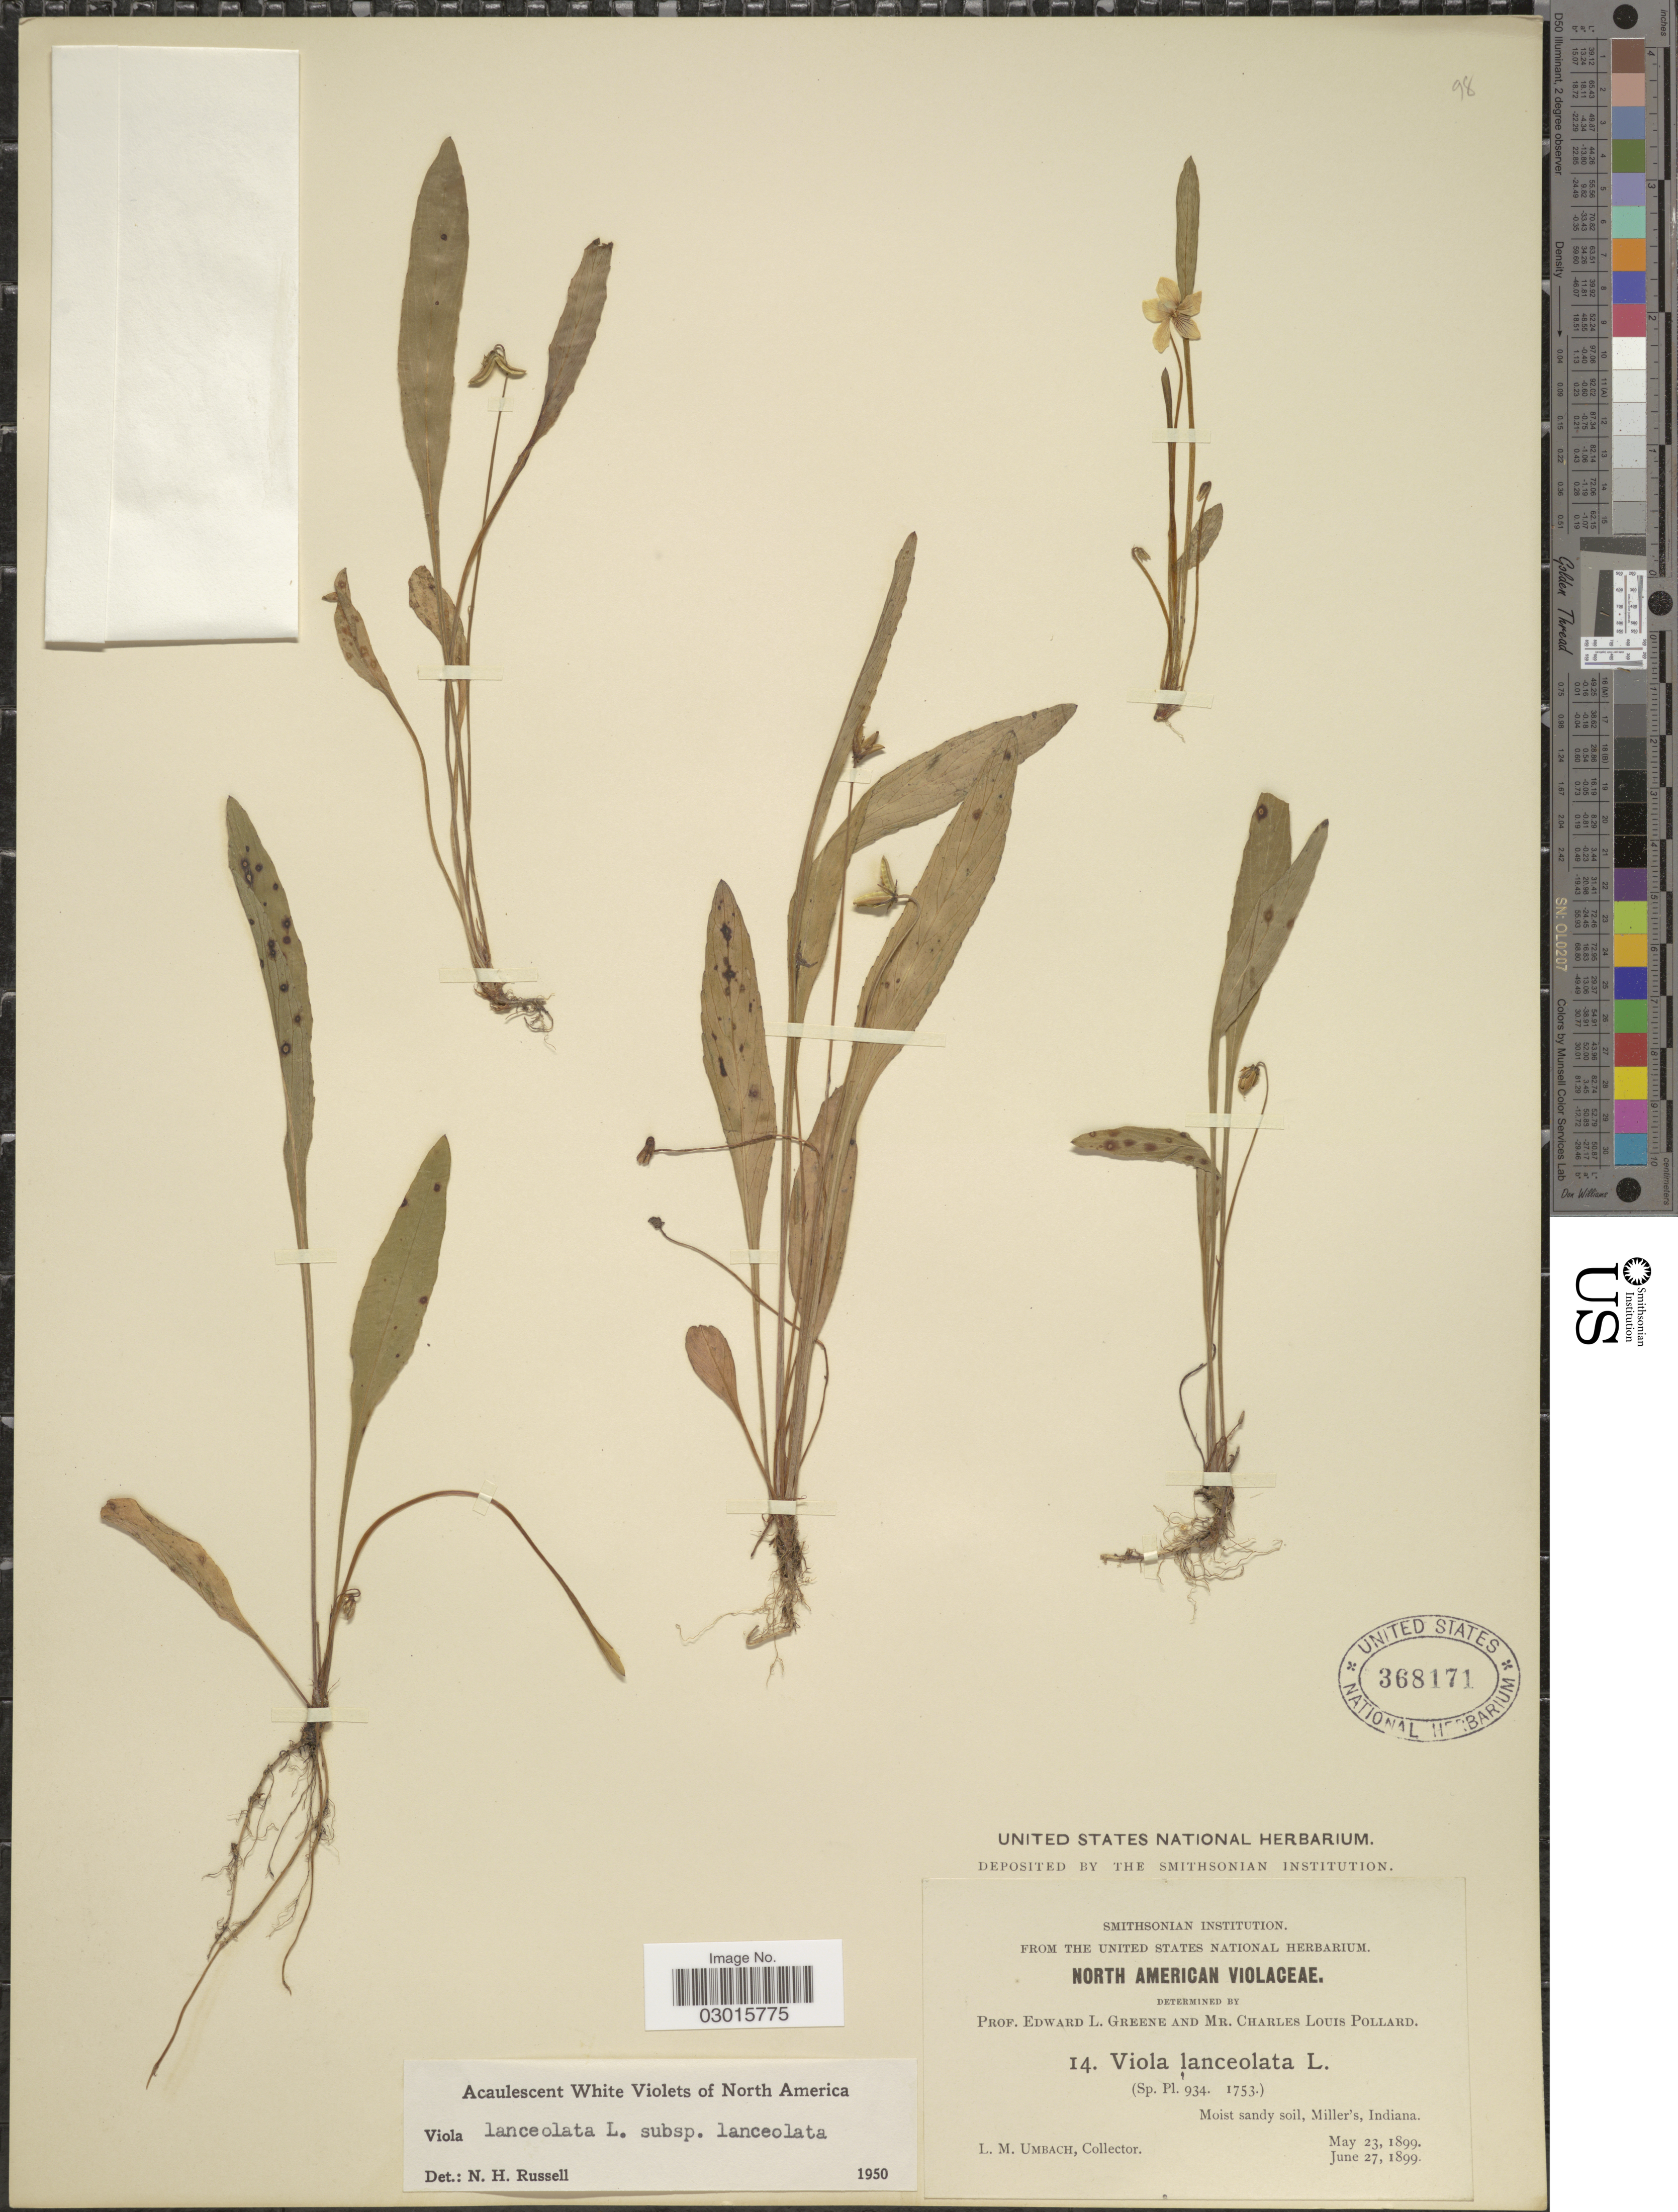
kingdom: Plantae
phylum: Tracheophyta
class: Magnoliopsida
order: Malpighiales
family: Violaceae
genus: Viola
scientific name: Viola lanceolata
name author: L.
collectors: L. M. Umbach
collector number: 14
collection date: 1899-05-23/1899-06-27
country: United States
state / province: Indiana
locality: Miller's.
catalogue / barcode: US 368171